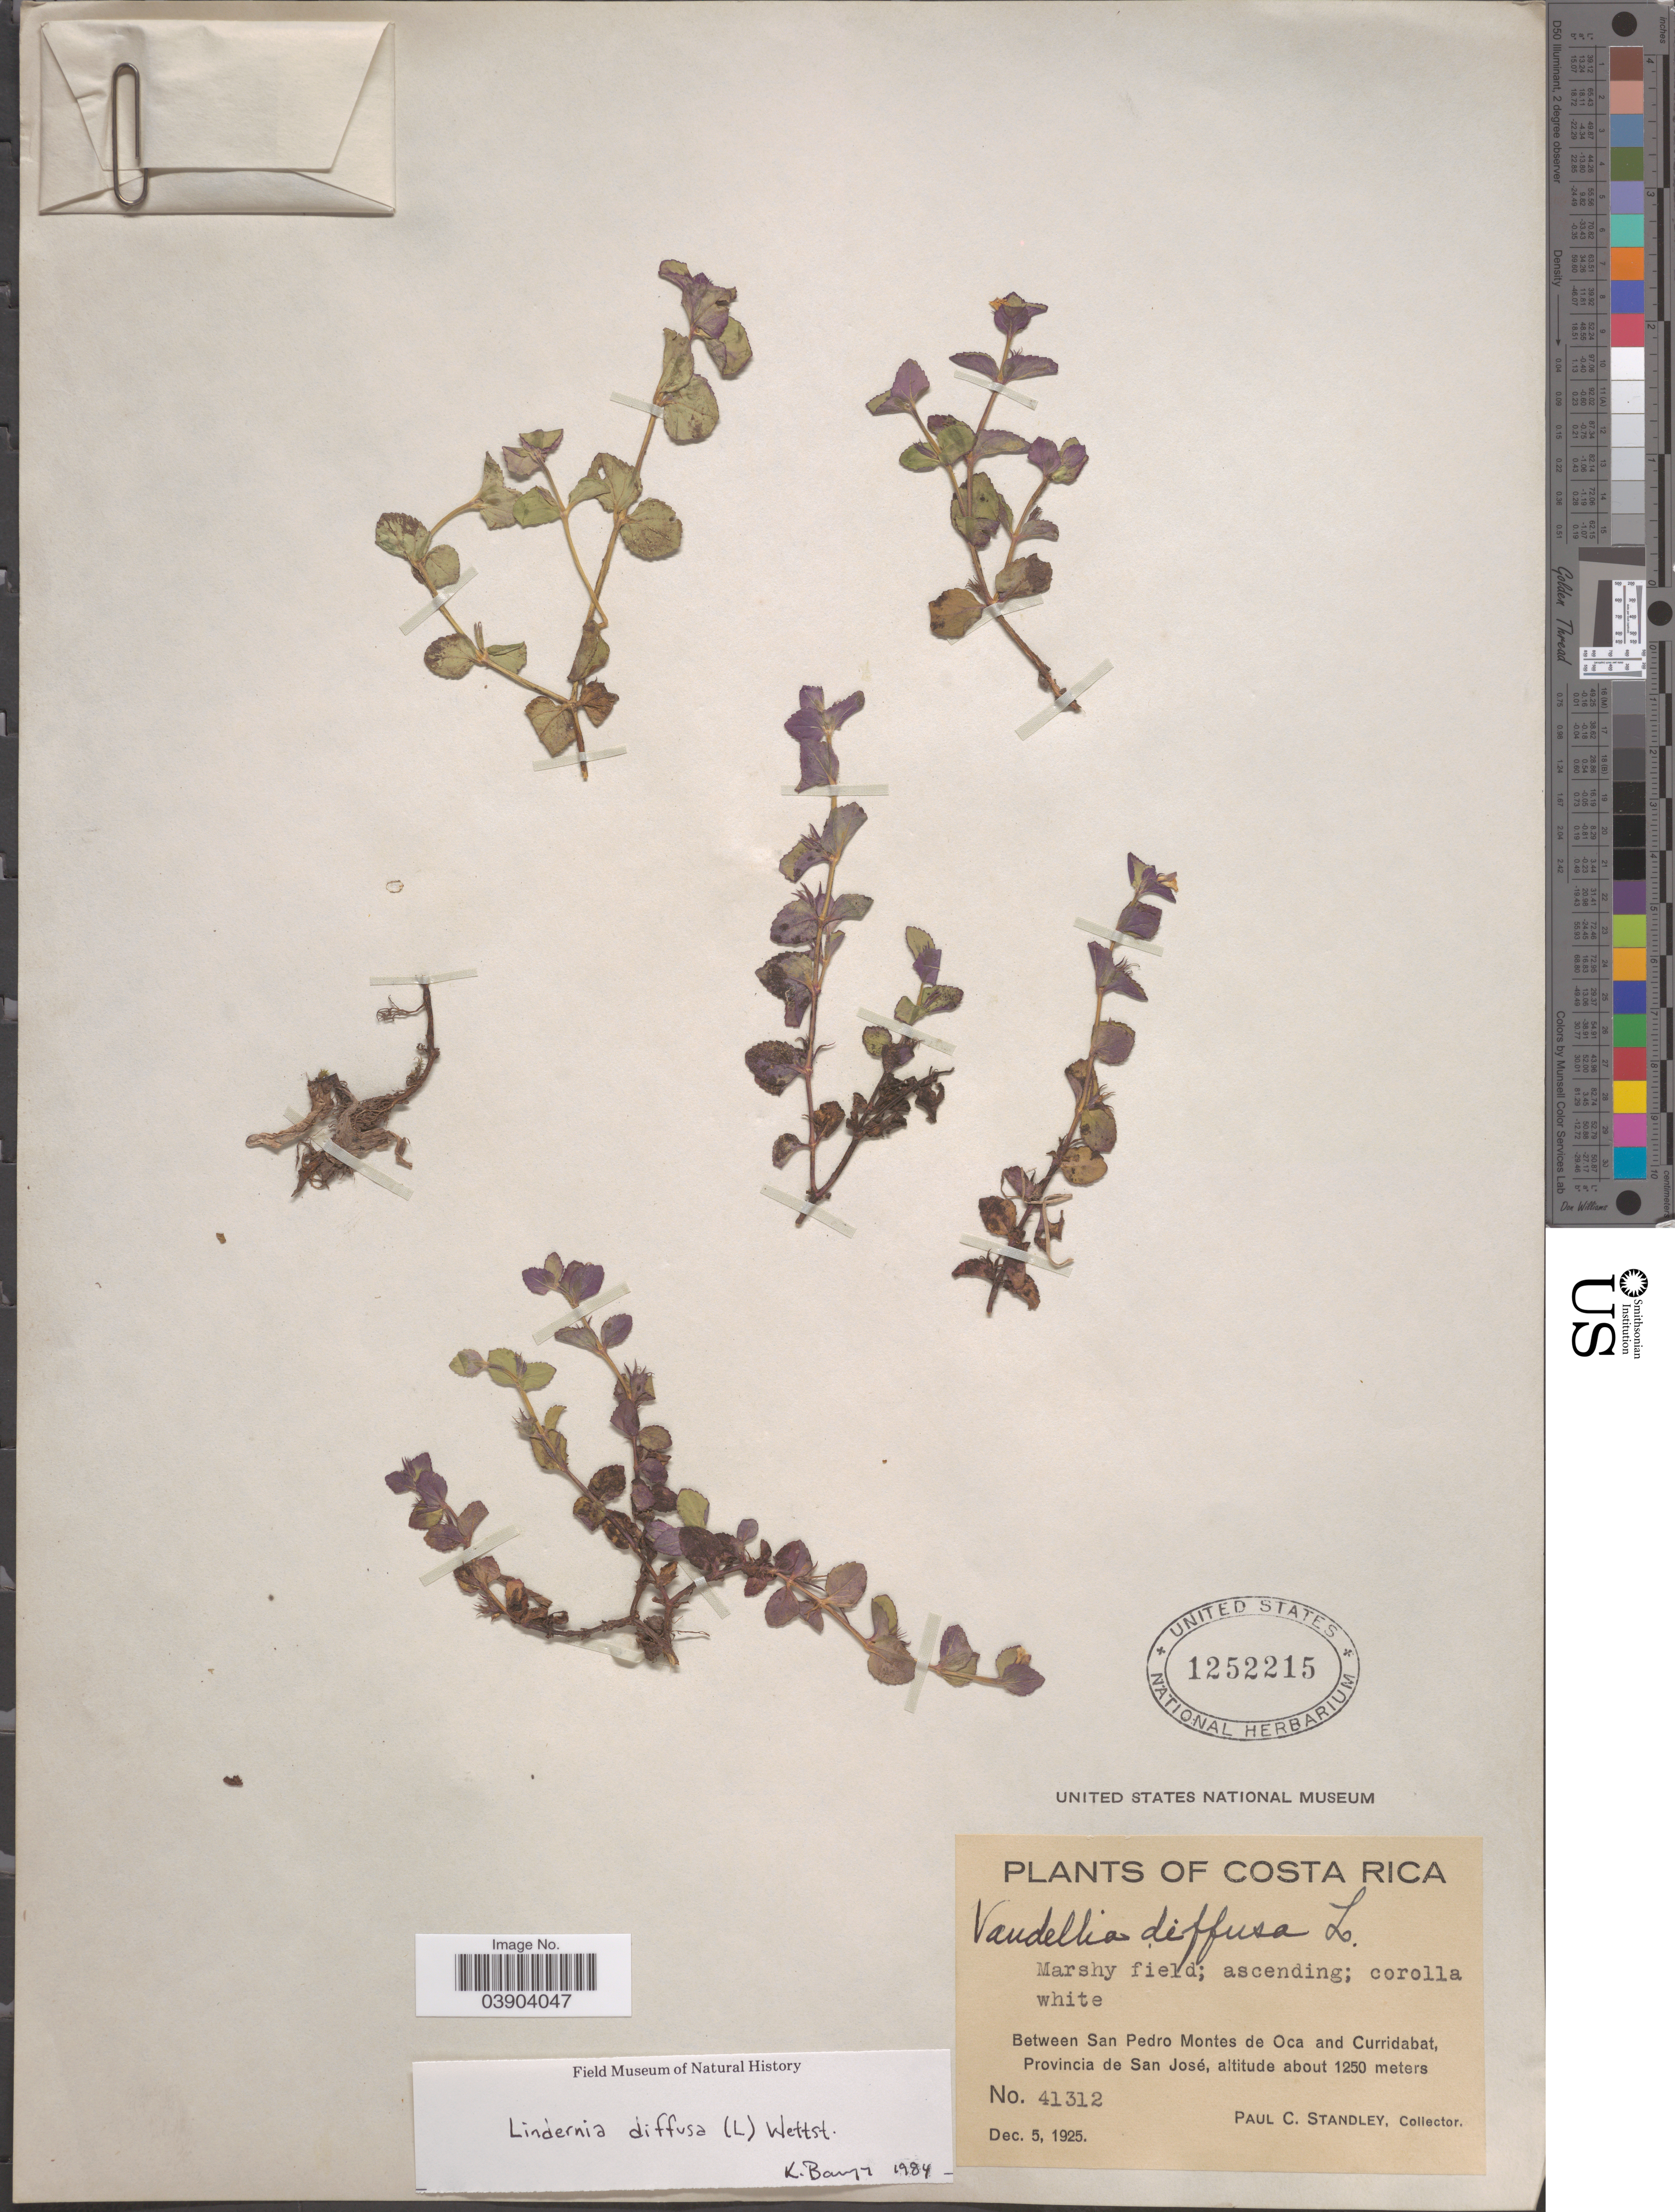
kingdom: Plantae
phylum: Tracheophyta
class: Magnoliopsida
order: Lamiales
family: Linderniaceae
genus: Lindernia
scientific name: Lindernia diffusa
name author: (L.) Wettst.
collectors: P. C. Standley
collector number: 41312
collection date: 1925-12-05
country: Costa Rica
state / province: San José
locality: Between San Pedro Montes de Oca and Curridabat.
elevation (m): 1250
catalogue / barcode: US 1252215